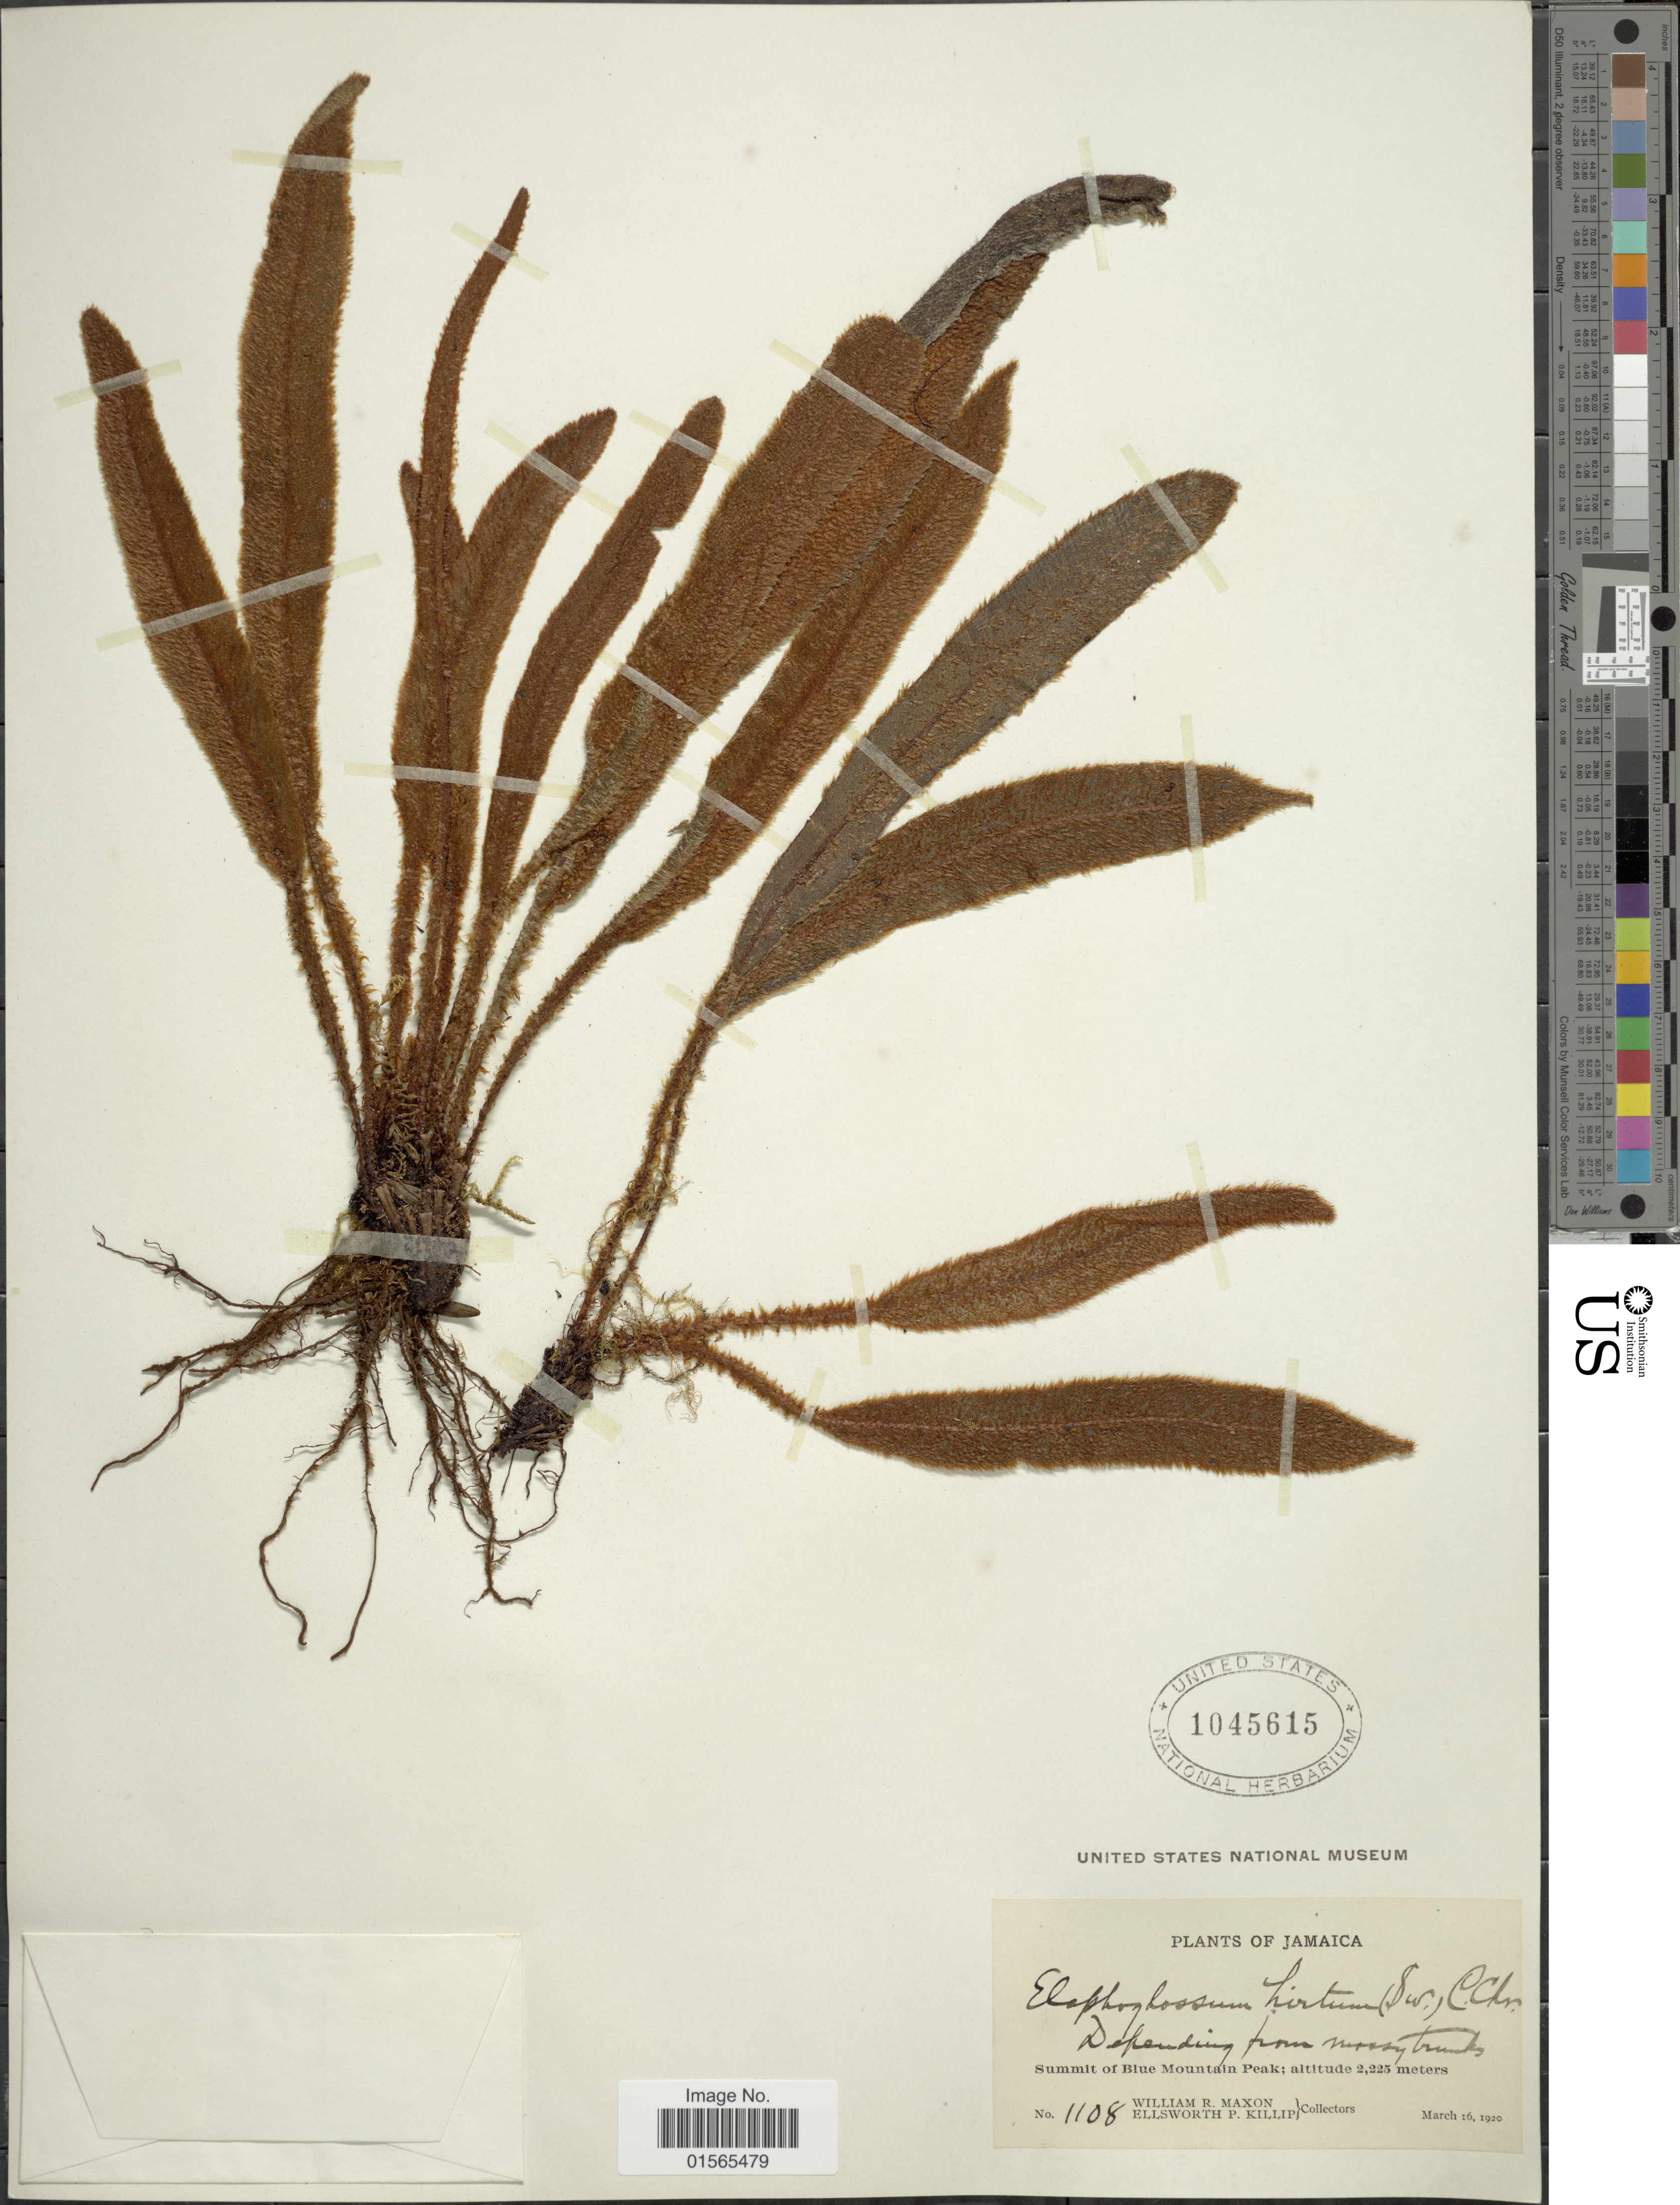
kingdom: Plantae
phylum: Tracheophyta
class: Polypodiopsida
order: Polypodiales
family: Dryopteridaceae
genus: Elaphoglossum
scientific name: Elaphoglossum hirtum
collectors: W. R. Maxon & E. P. Killip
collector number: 1108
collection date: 1920-03-16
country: Jamaica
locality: Summit of Blue Mountain Peak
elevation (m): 2225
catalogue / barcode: US 1045615